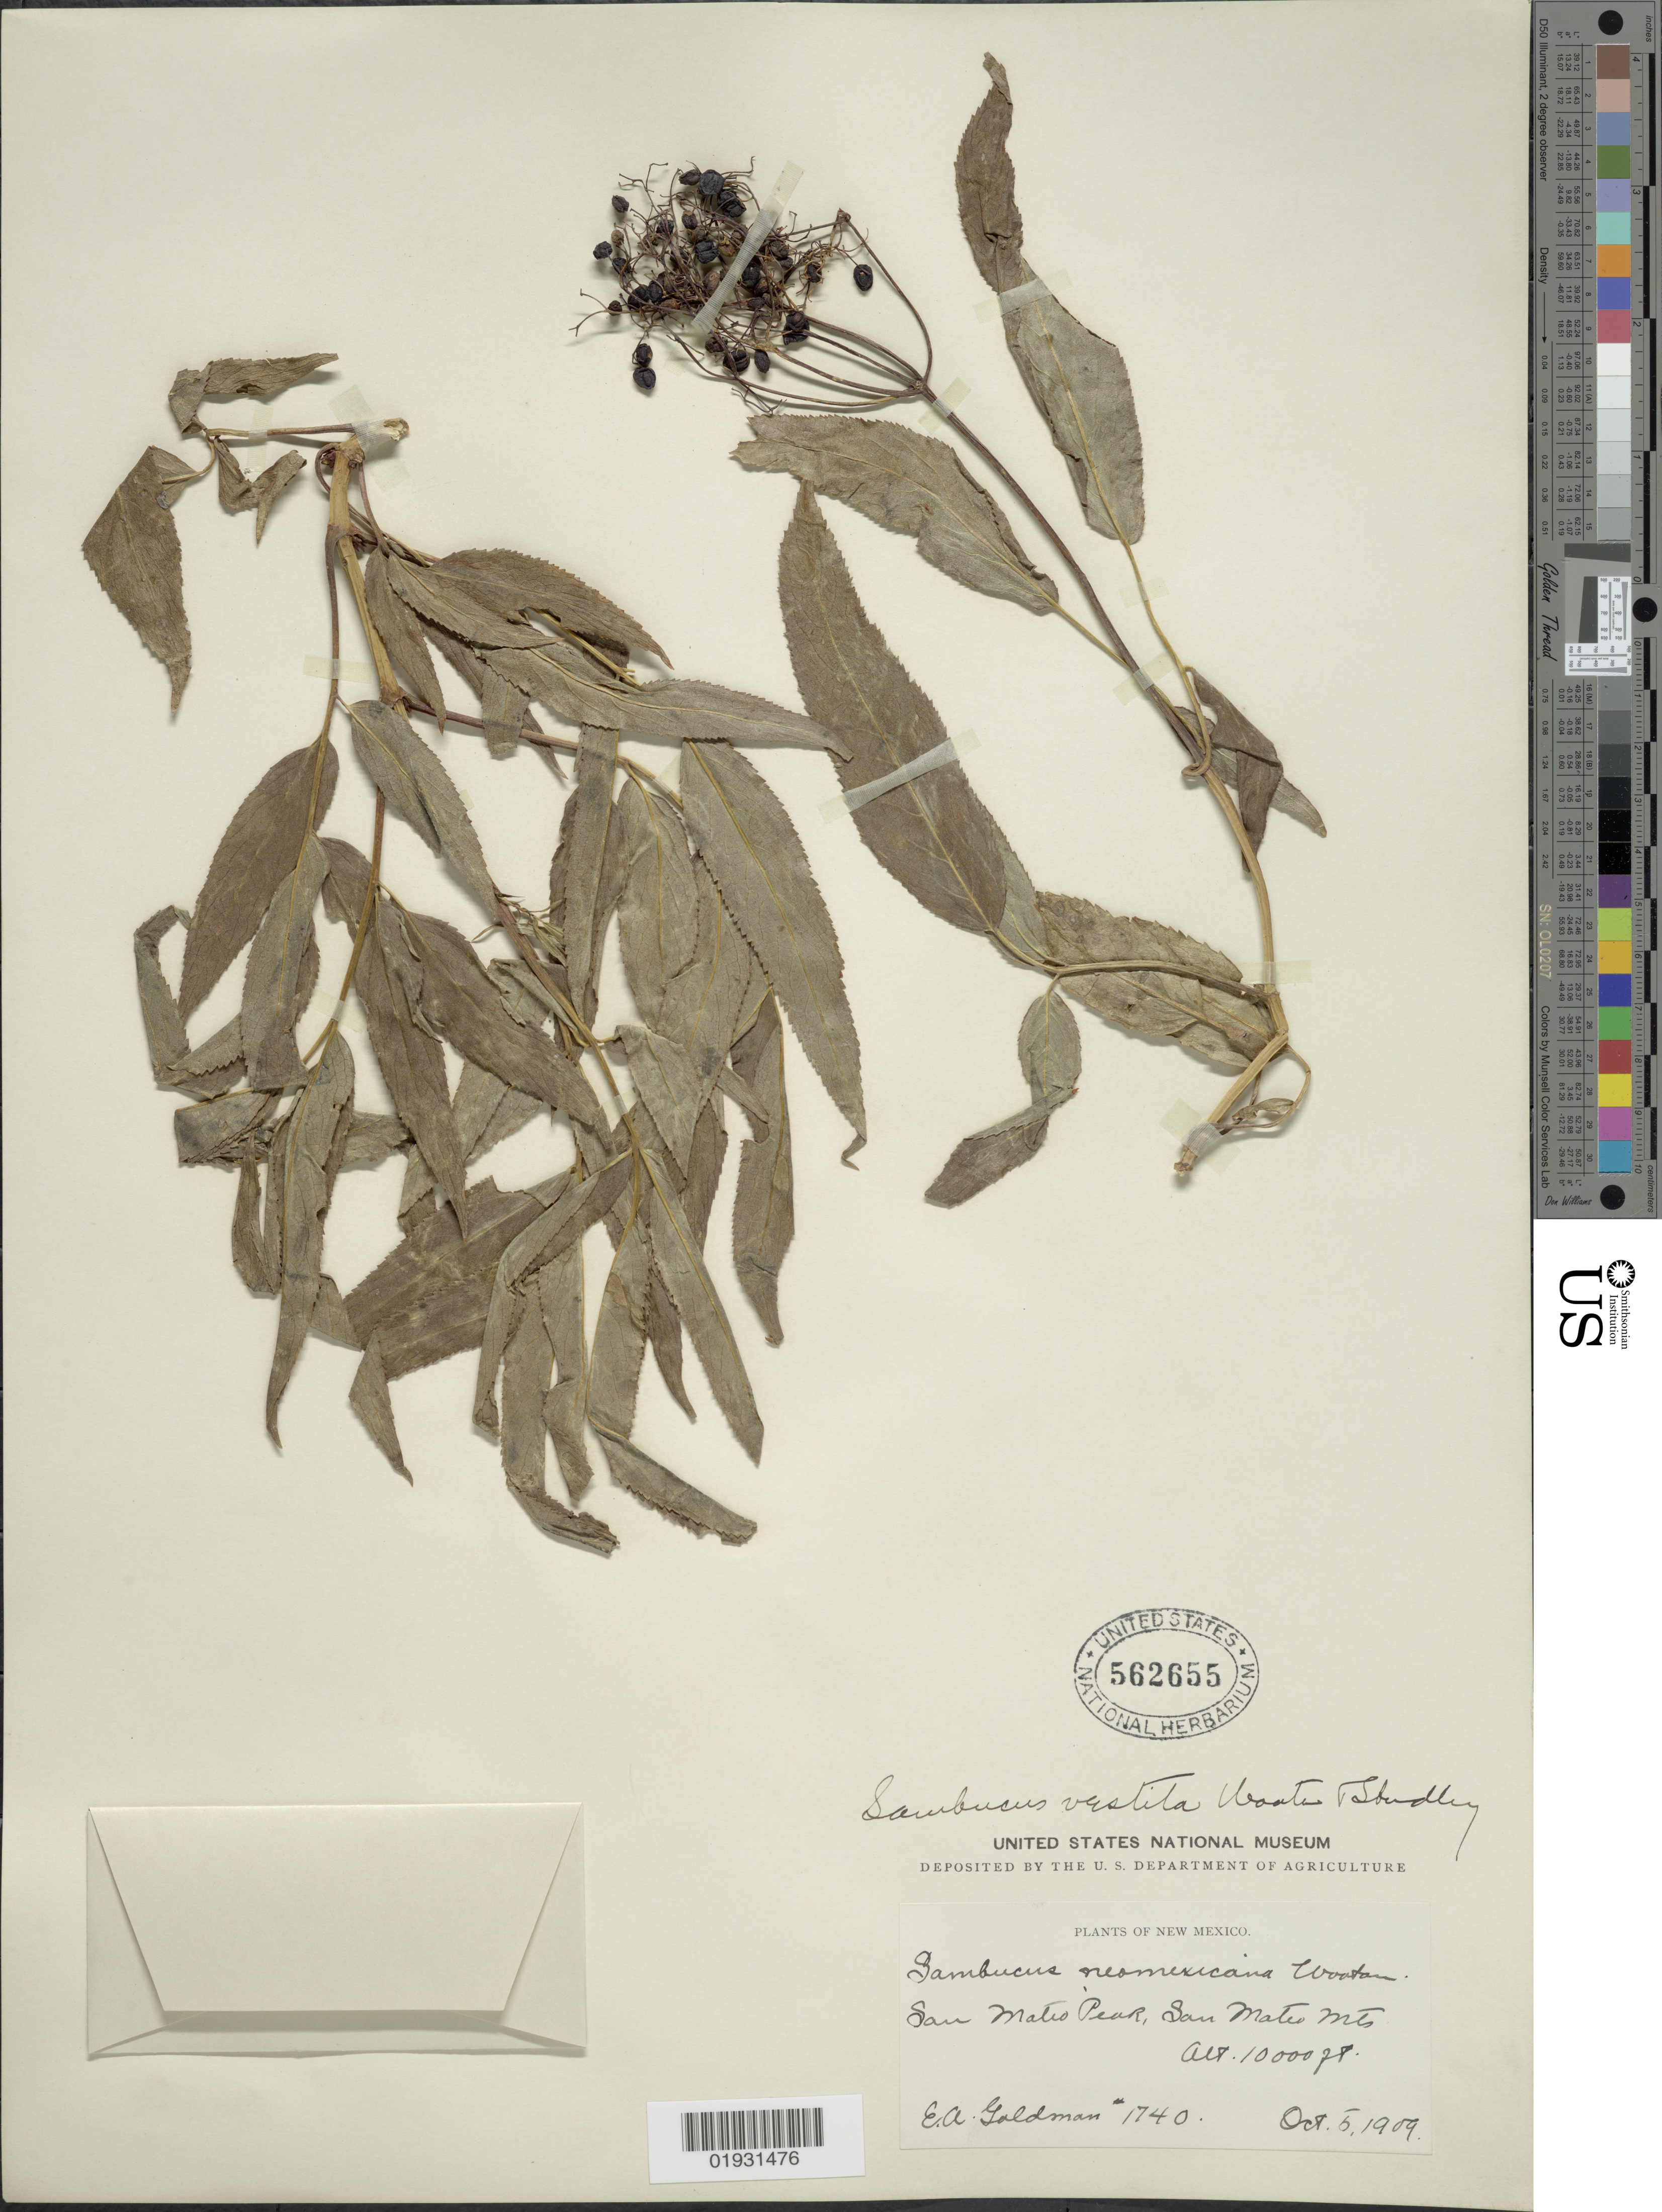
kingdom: Plantae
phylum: Tracheophyta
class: Magnoliopsida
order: Dipsacales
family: Viburnaceae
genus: Sambucus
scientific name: Sambucus vestita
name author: Wooton & Standl.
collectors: E. A. Goldman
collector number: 1740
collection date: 1909-10-05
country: United States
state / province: New Mexico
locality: San Mateo Peak, San Mateo Mts.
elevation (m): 3048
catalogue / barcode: US 562655